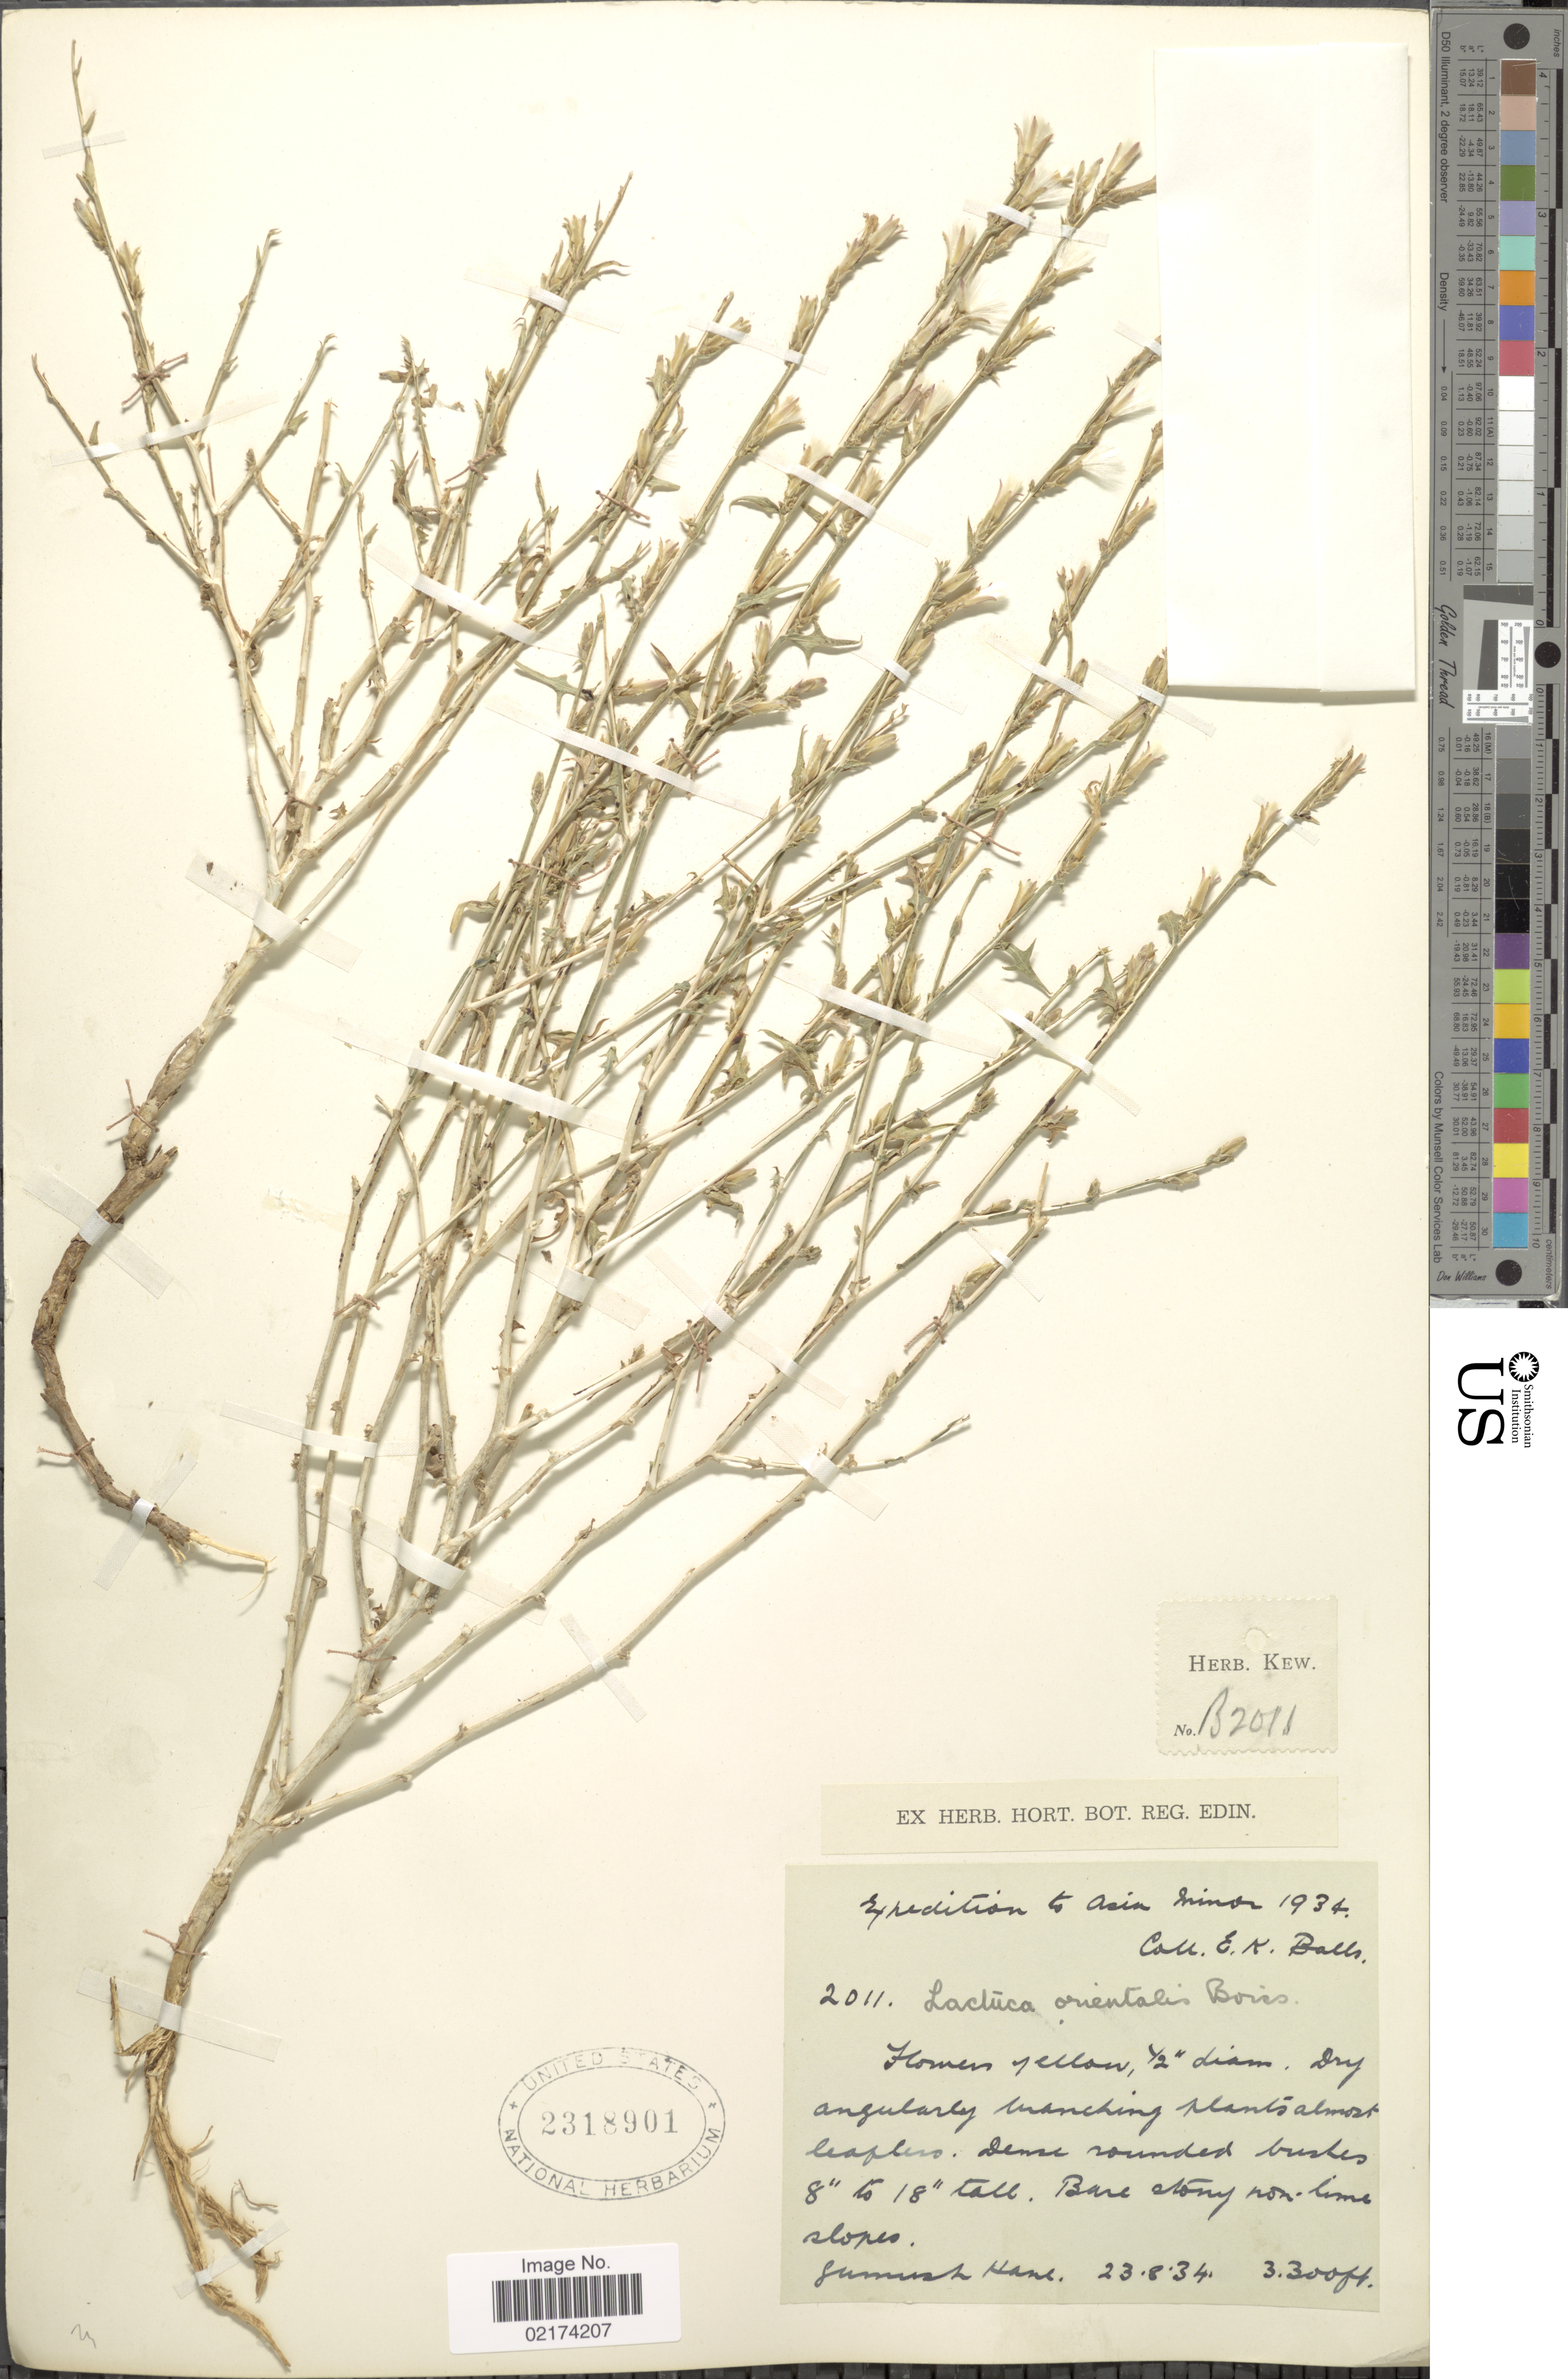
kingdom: Plantae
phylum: Tracheophyta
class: Magnoliopsida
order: Asterales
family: Asteraceae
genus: Lactuca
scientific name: Lactuca orientalis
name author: (Boiss.) Boiss.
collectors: E. K. Balls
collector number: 2011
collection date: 1934-08-23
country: Turkey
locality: Asia Minor, Summish Hane [interpreted]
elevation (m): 1006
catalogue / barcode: US 2318901